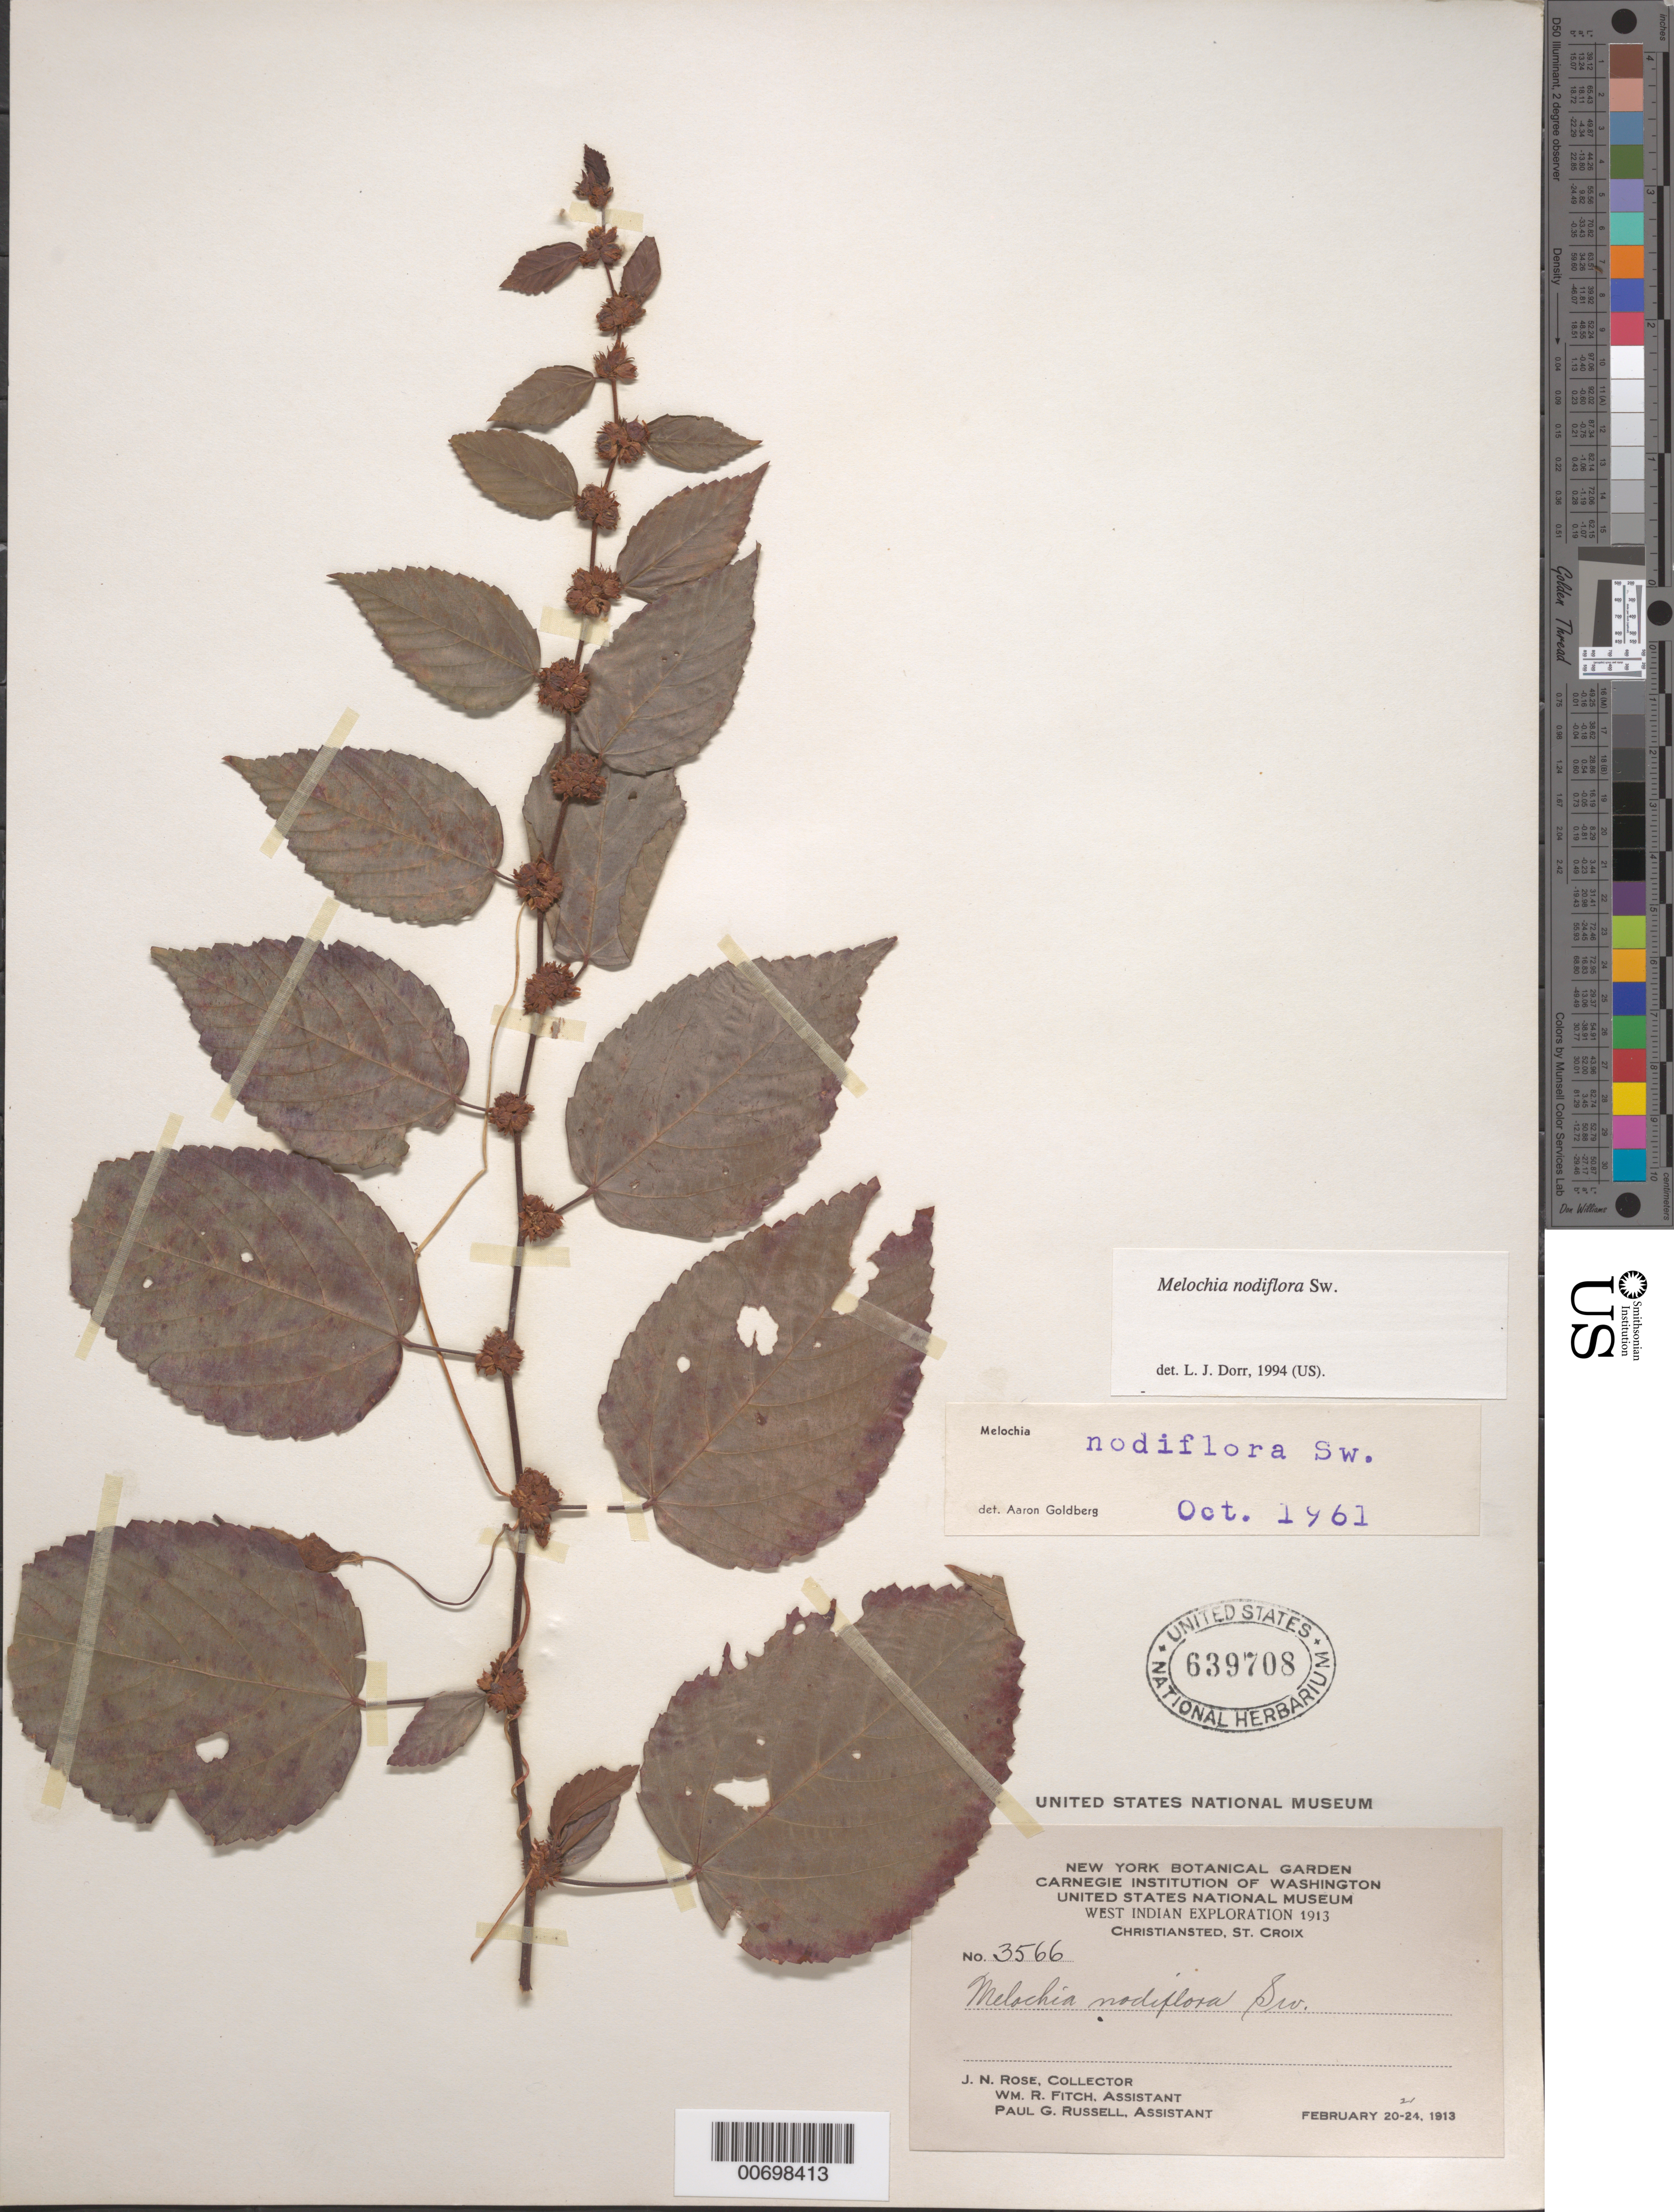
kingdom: Plantae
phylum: Tracheophyta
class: Magnoliopsida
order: Malvales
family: Malvaceae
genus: Melochia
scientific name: Melochia nodiflora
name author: Sw.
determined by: Dorr, L. J., (BOT), Smithsonian Institution - National Museum of Natural History (UNITED STATES)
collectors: J. N. Rose, W. R. Fitch & P. G. Russell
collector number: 3566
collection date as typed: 21 Feb 1913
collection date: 1913-02-21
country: U.S. Virgin Islands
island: St. Croix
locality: Christiansted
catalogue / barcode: US 639708